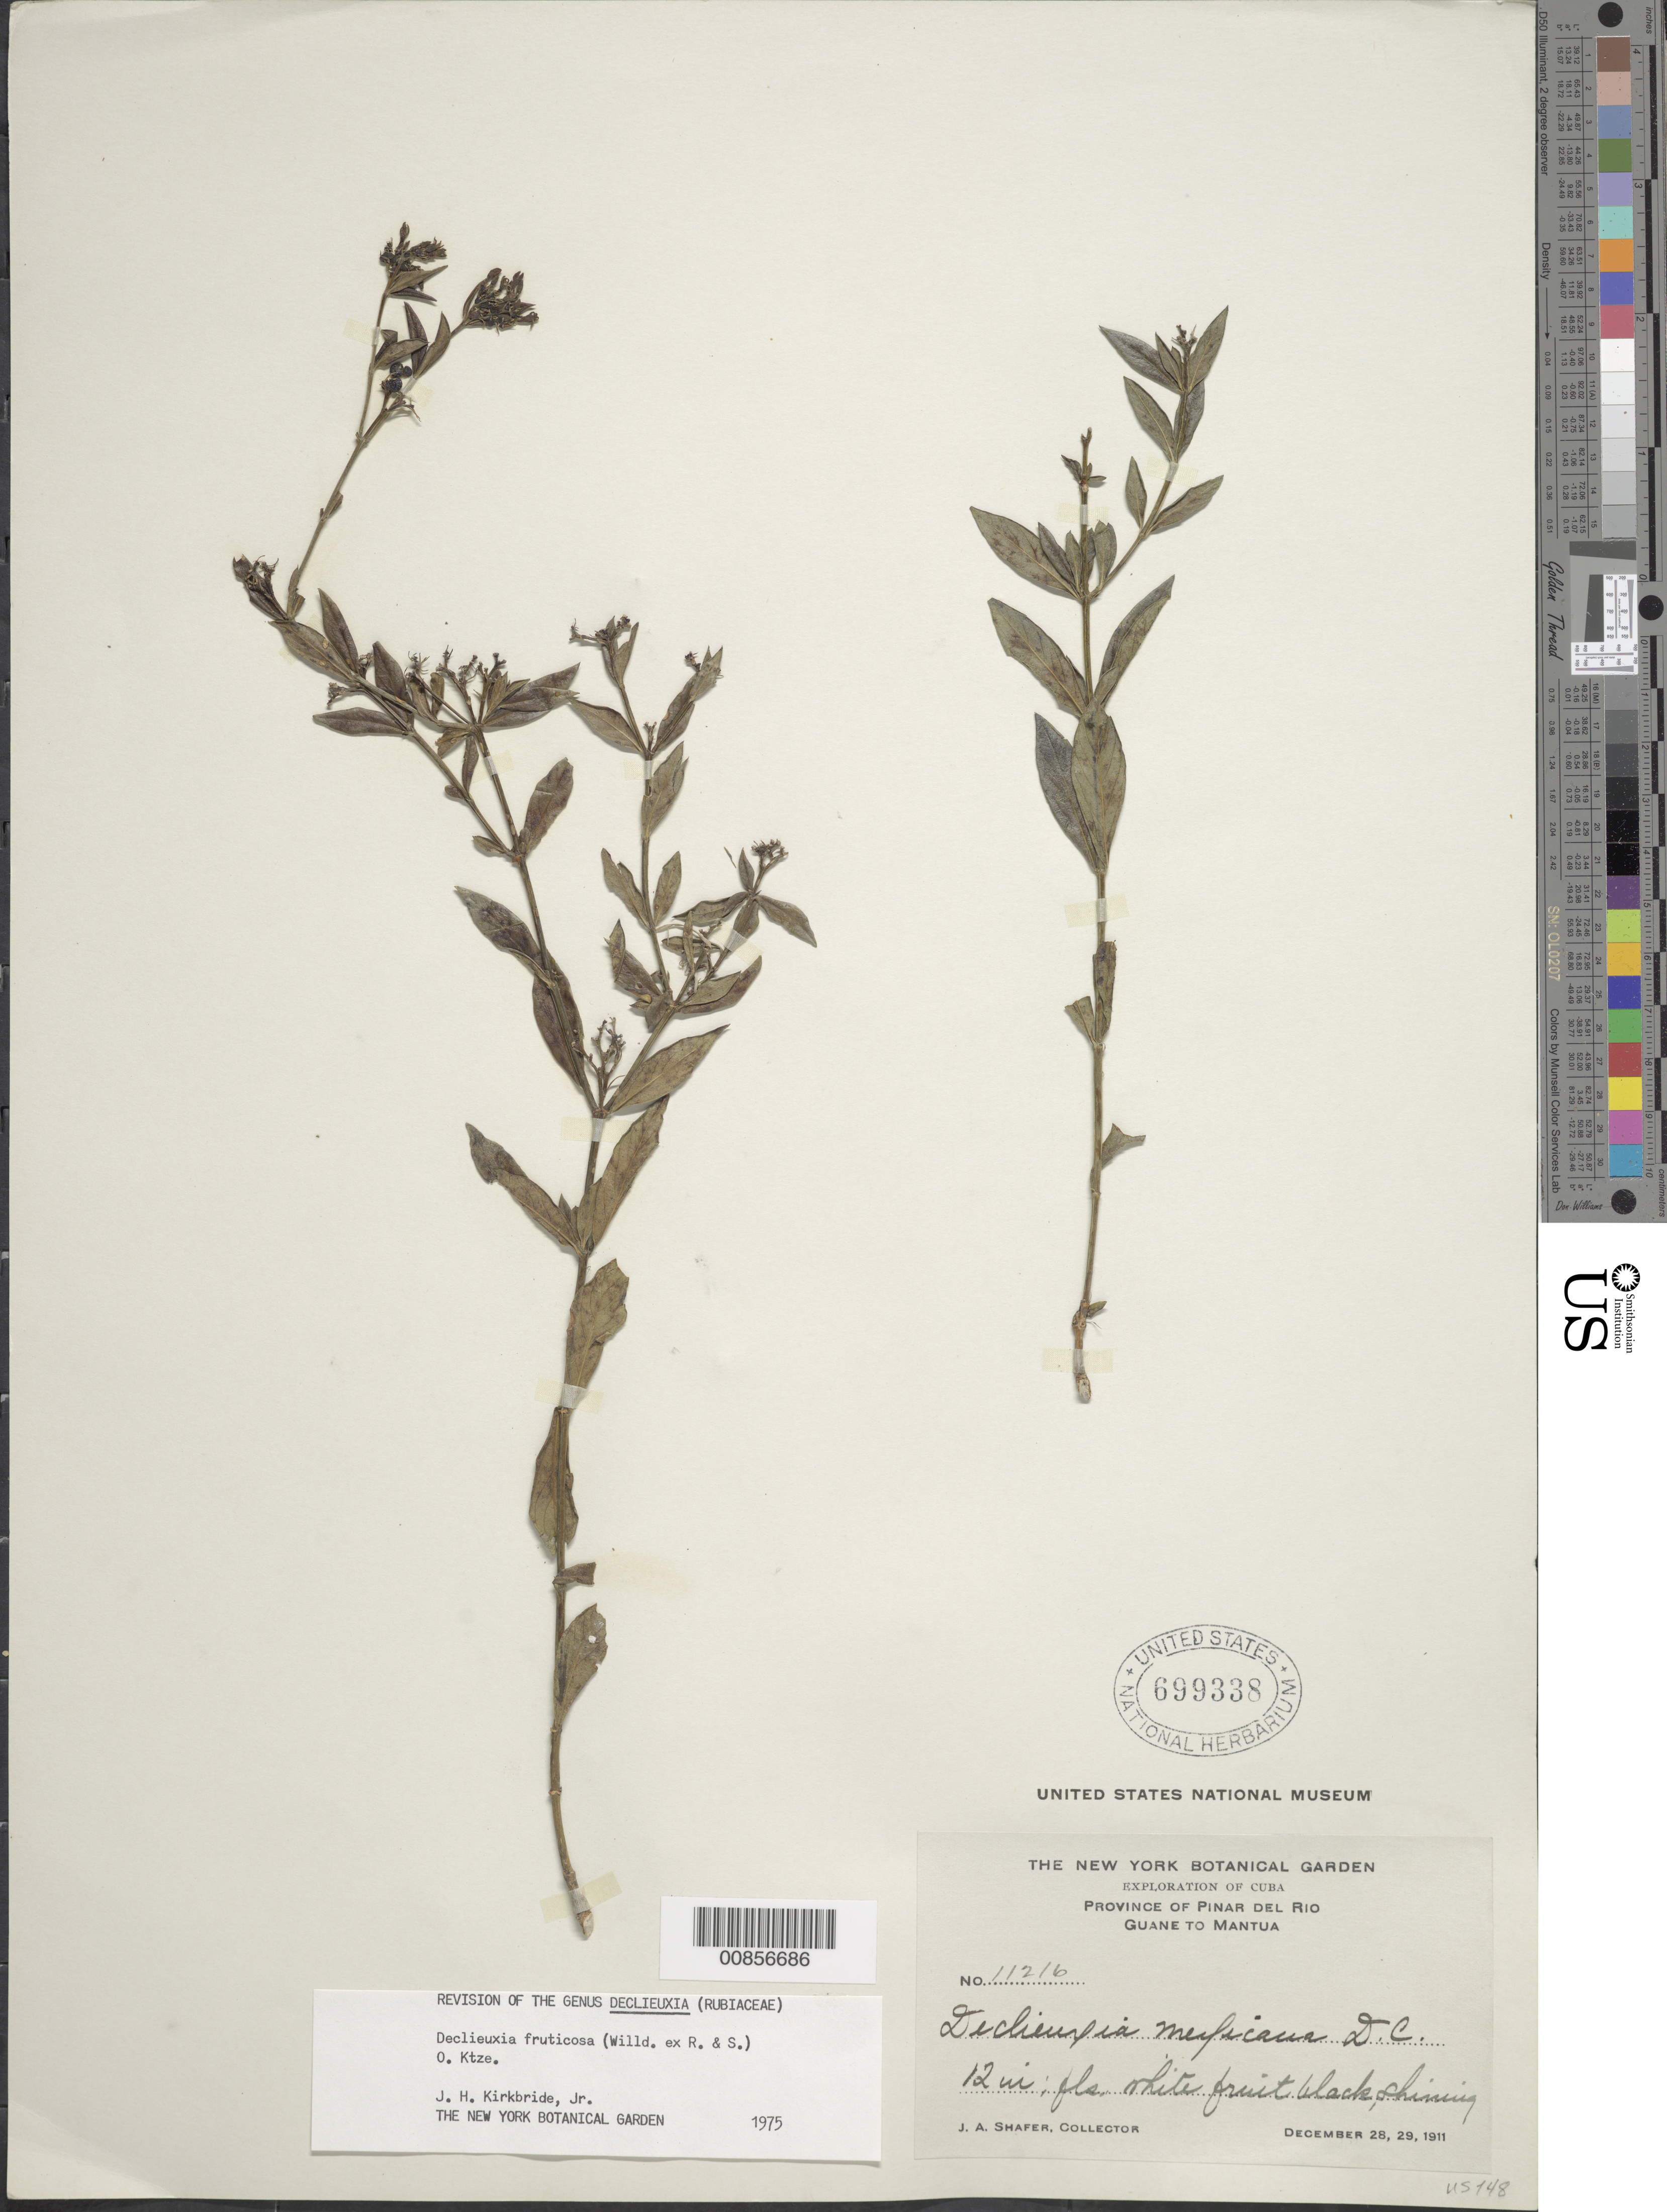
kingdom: Plantae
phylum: Tracheophyta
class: Magnoliopsida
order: Gentianales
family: Rubiaceae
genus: Declieuxia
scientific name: Declieuxia fruticosa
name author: (Willd. ex Roem. & Schult.) Kuntze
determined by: Kirkbride, J. H.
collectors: J. A. Shafer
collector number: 11216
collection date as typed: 28 Dec 1911 to 29 Dec 1911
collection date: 1911-12-28/1911-12-29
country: Cuba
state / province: Pinar del Río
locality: Guane to Mantua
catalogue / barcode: US 699338